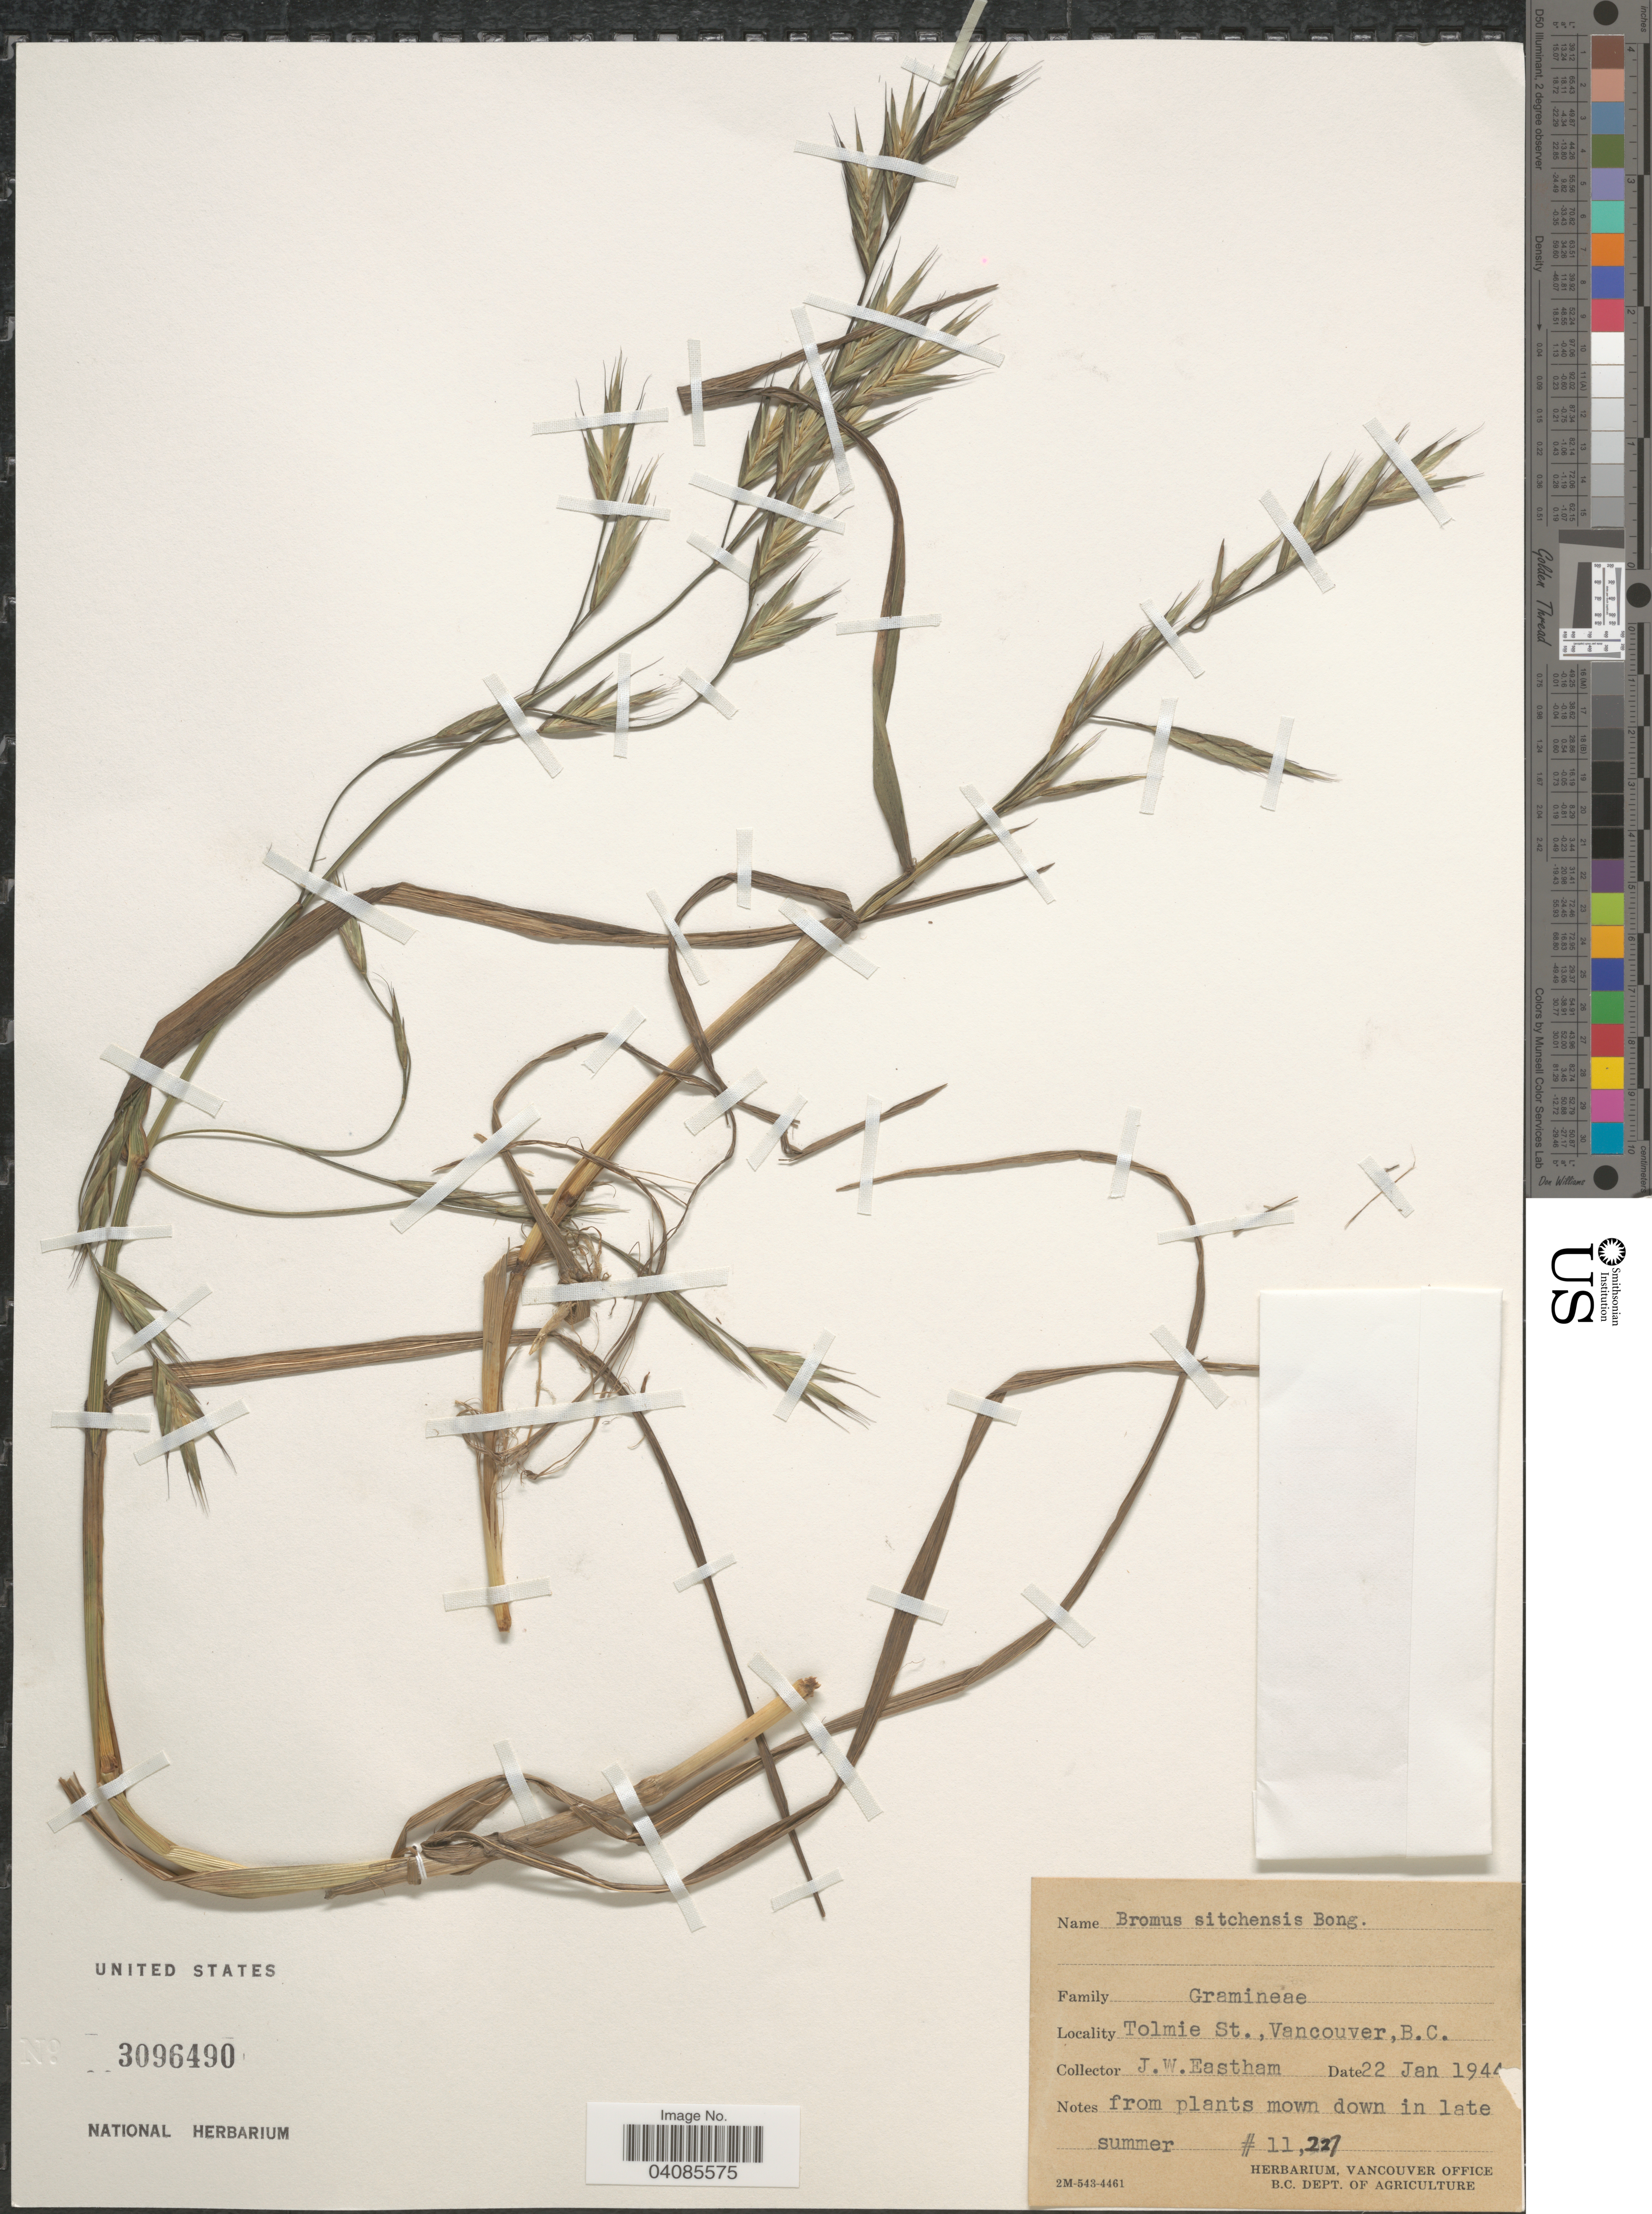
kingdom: Plantae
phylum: Tracheophyta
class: Liliopsida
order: Poales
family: Poaceae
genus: Bromus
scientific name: Bromus sitchensis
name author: Trin. in Bong.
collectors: J. Eastham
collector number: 11227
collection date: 1944-01-22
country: Canada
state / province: British Columbia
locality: Tolmie St., Vancouver.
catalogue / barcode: US 3096490